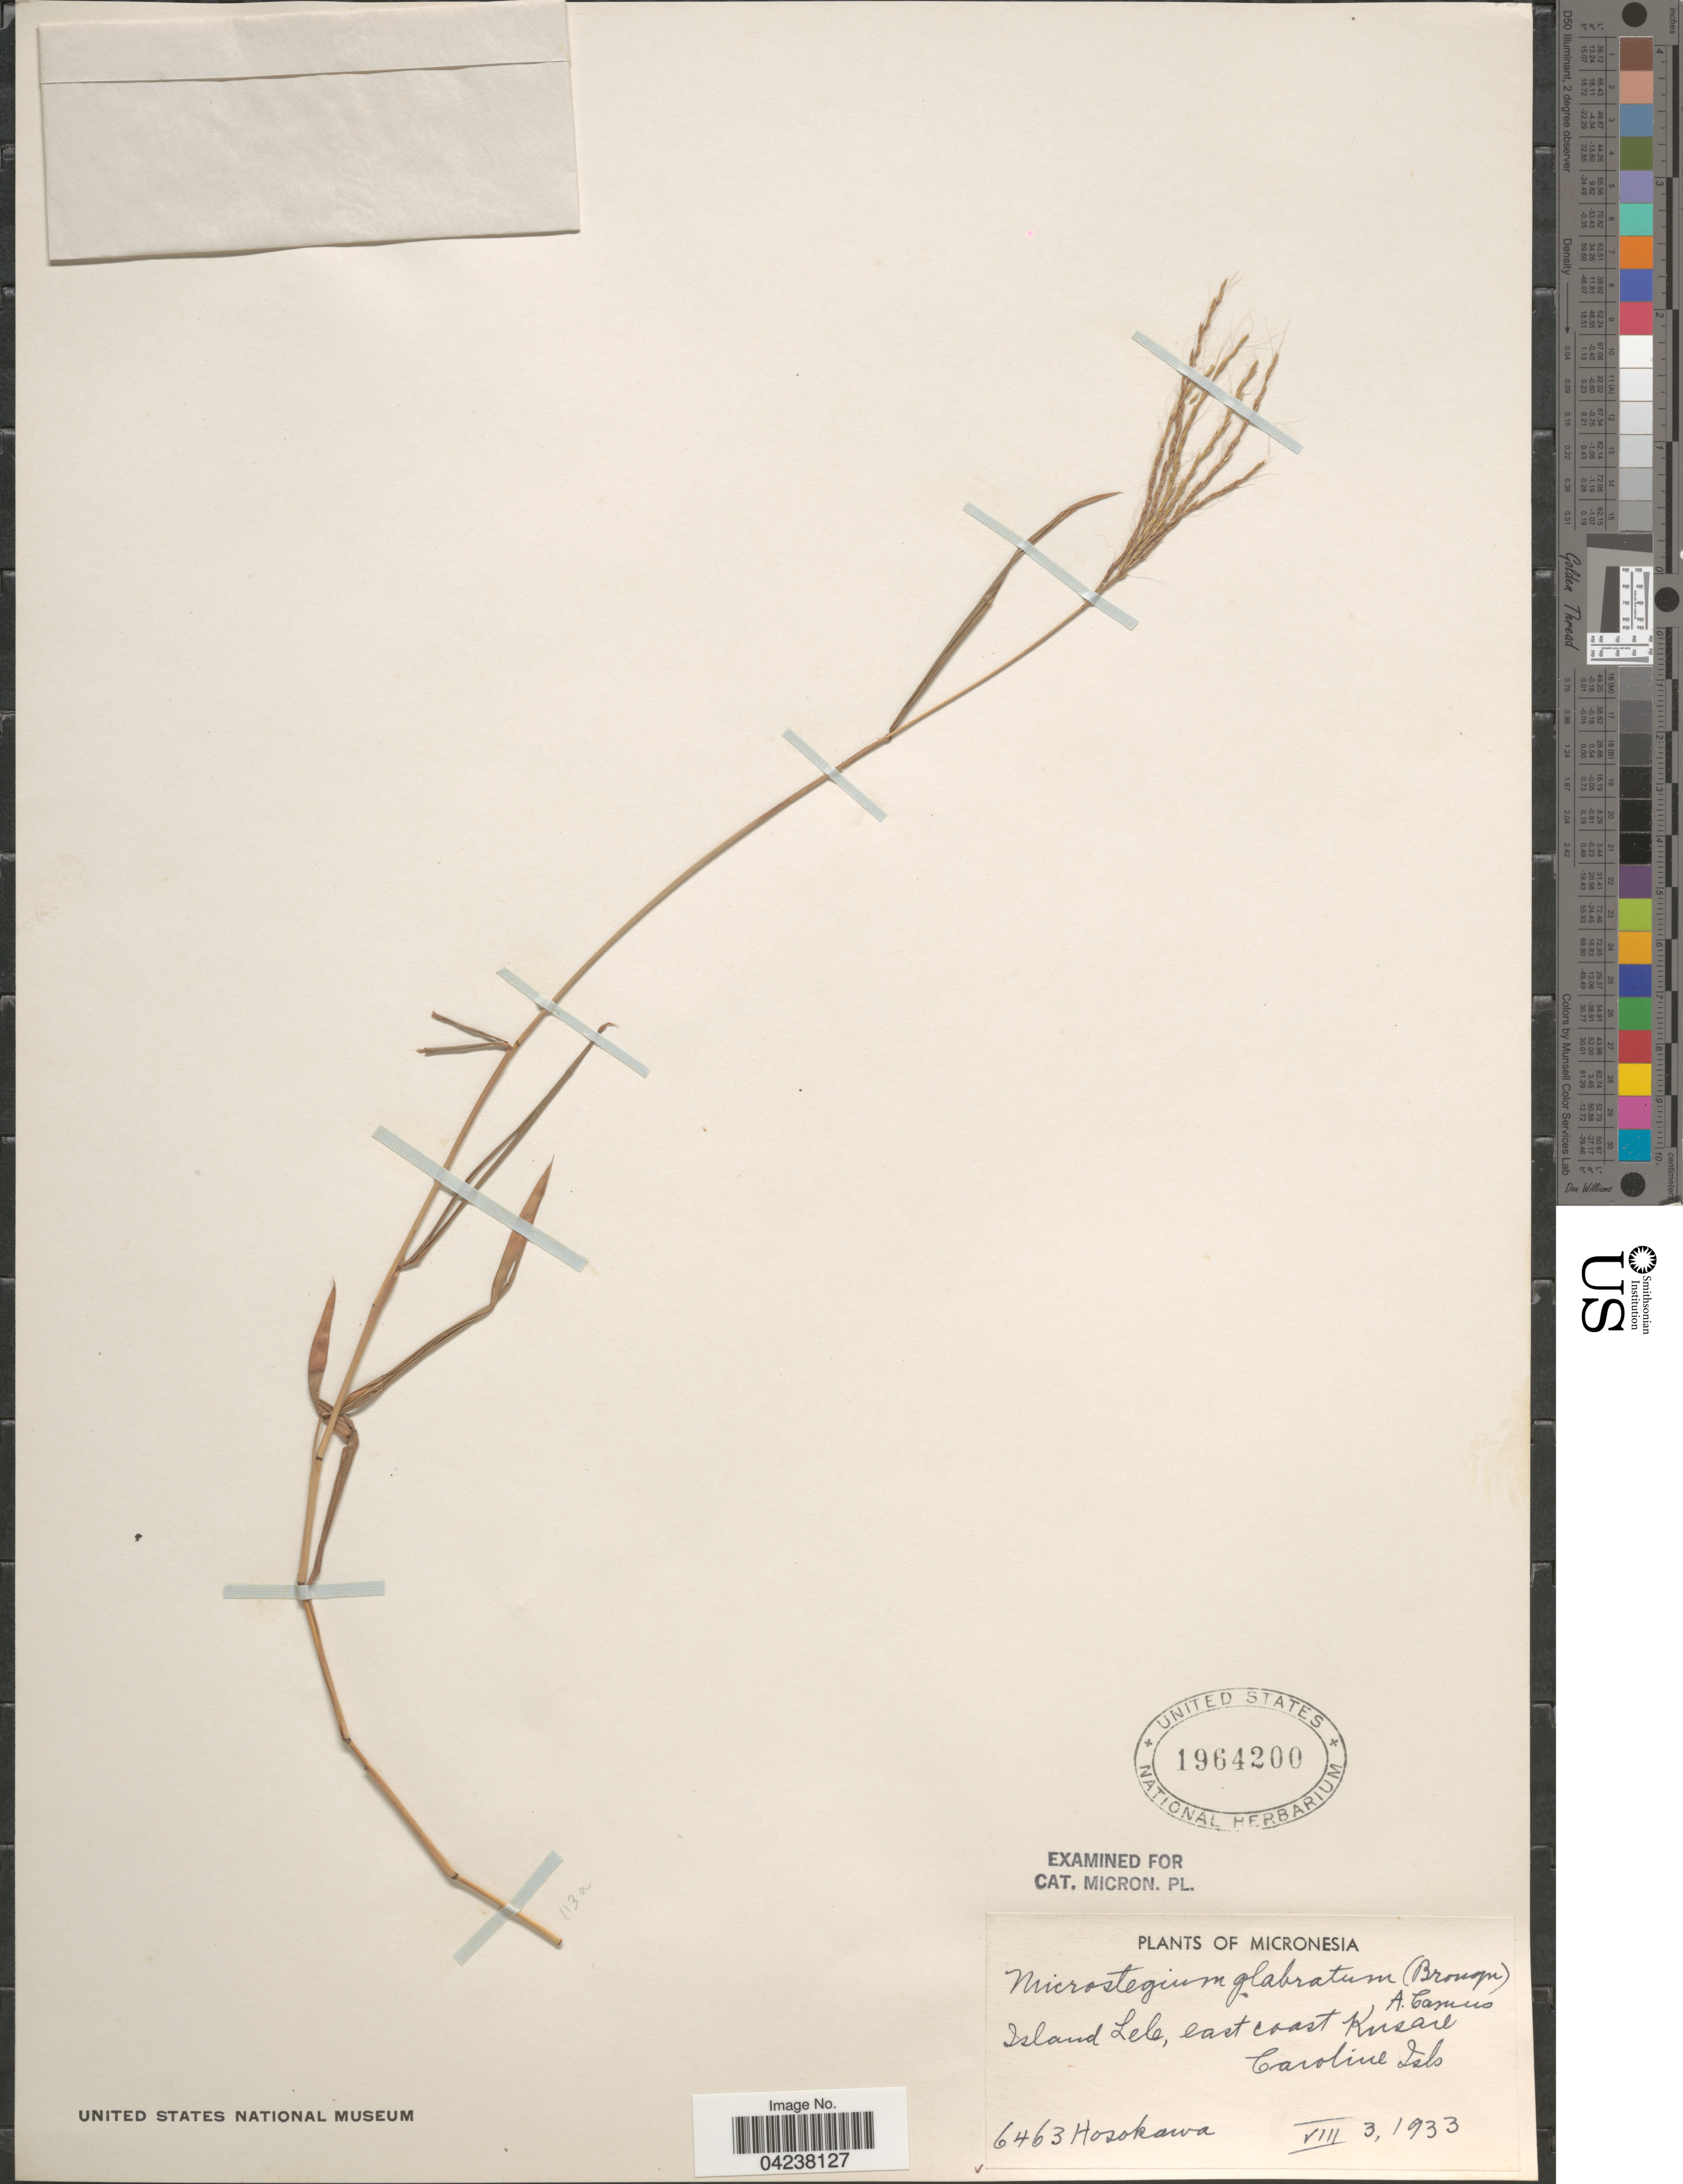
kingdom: Plantae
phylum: Tracheophyta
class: Liliopsida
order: Poales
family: Poaceae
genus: Microstegium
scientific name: Microstegium glabratum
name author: (Trin.) Camus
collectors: Hosokawa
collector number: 6463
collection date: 1933-08-03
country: Micronesia, Federated States of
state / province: Kosrae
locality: Island Lele, east coast Kusaie. Caroline Isls.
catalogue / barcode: US 1964200